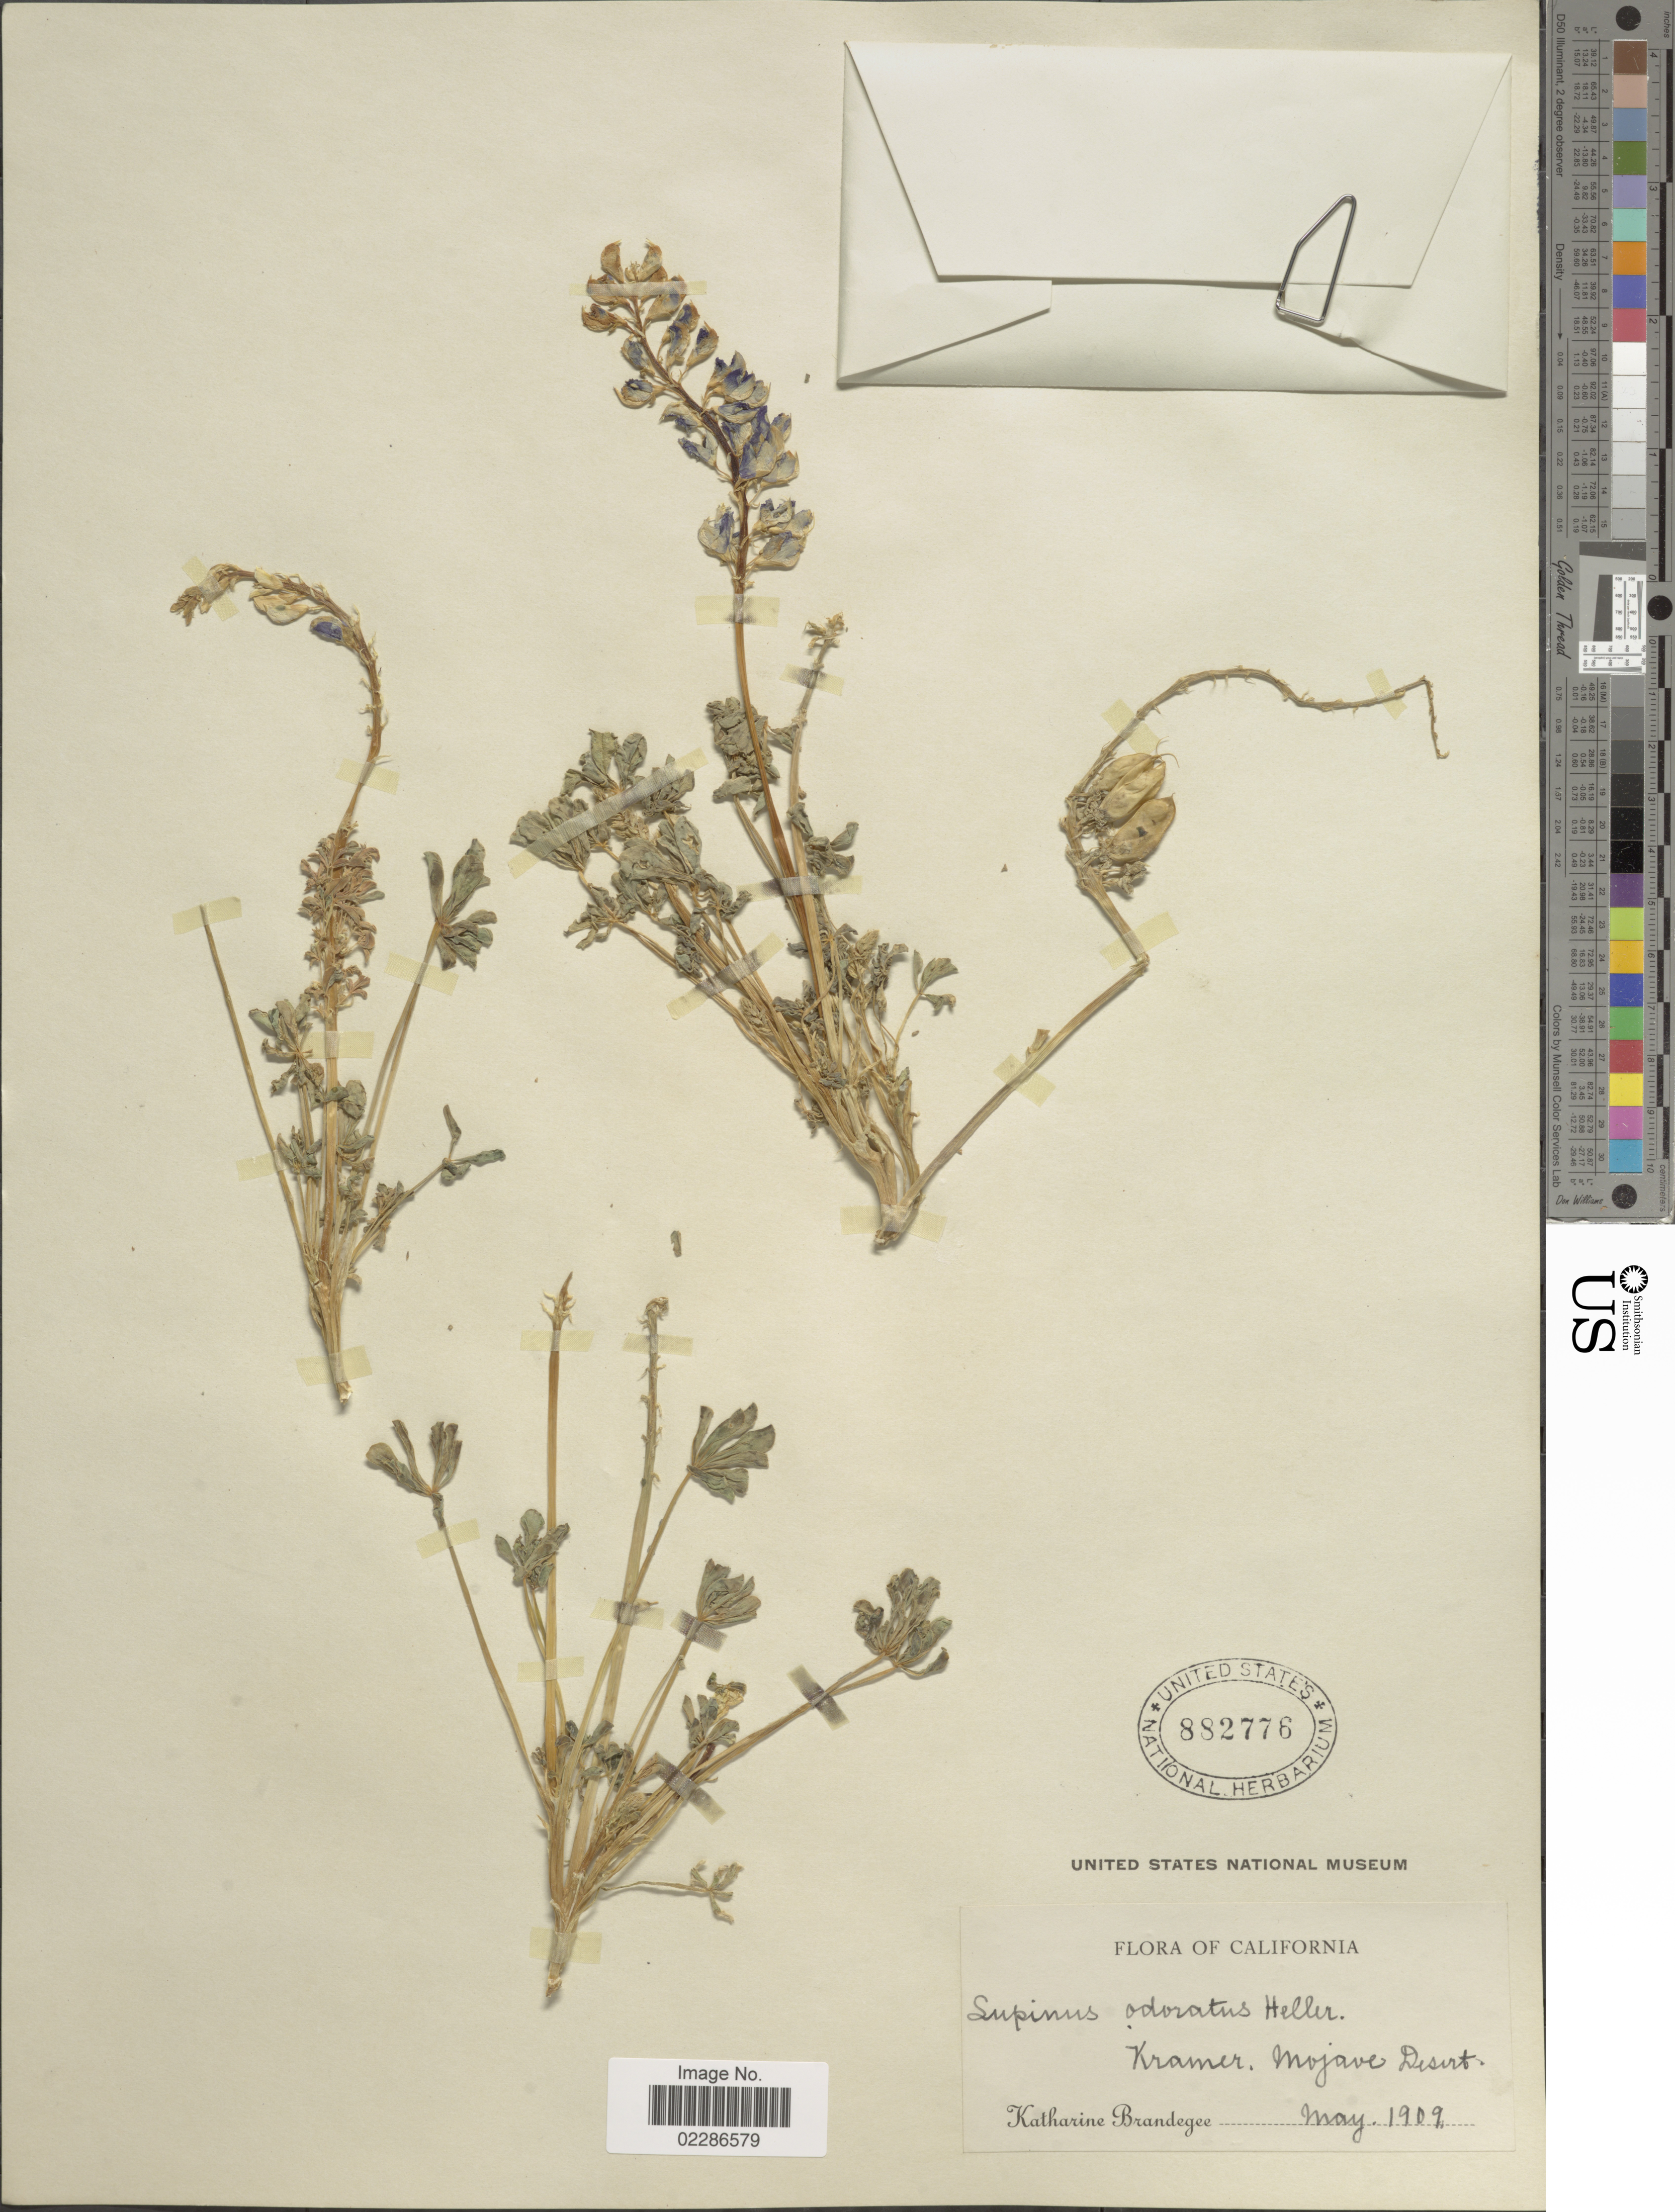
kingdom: Plantae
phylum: Tracheophyta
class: Magnoliopsida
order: Fabales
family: Fabaceae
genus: Lupinus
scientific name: Lupinus odoratus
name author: A. Heller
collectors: M. K. Brandegee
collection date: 1909-05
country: United States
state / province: California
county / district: San Bernardino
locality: Kramer, Mojave Desert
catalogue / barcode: US 882776